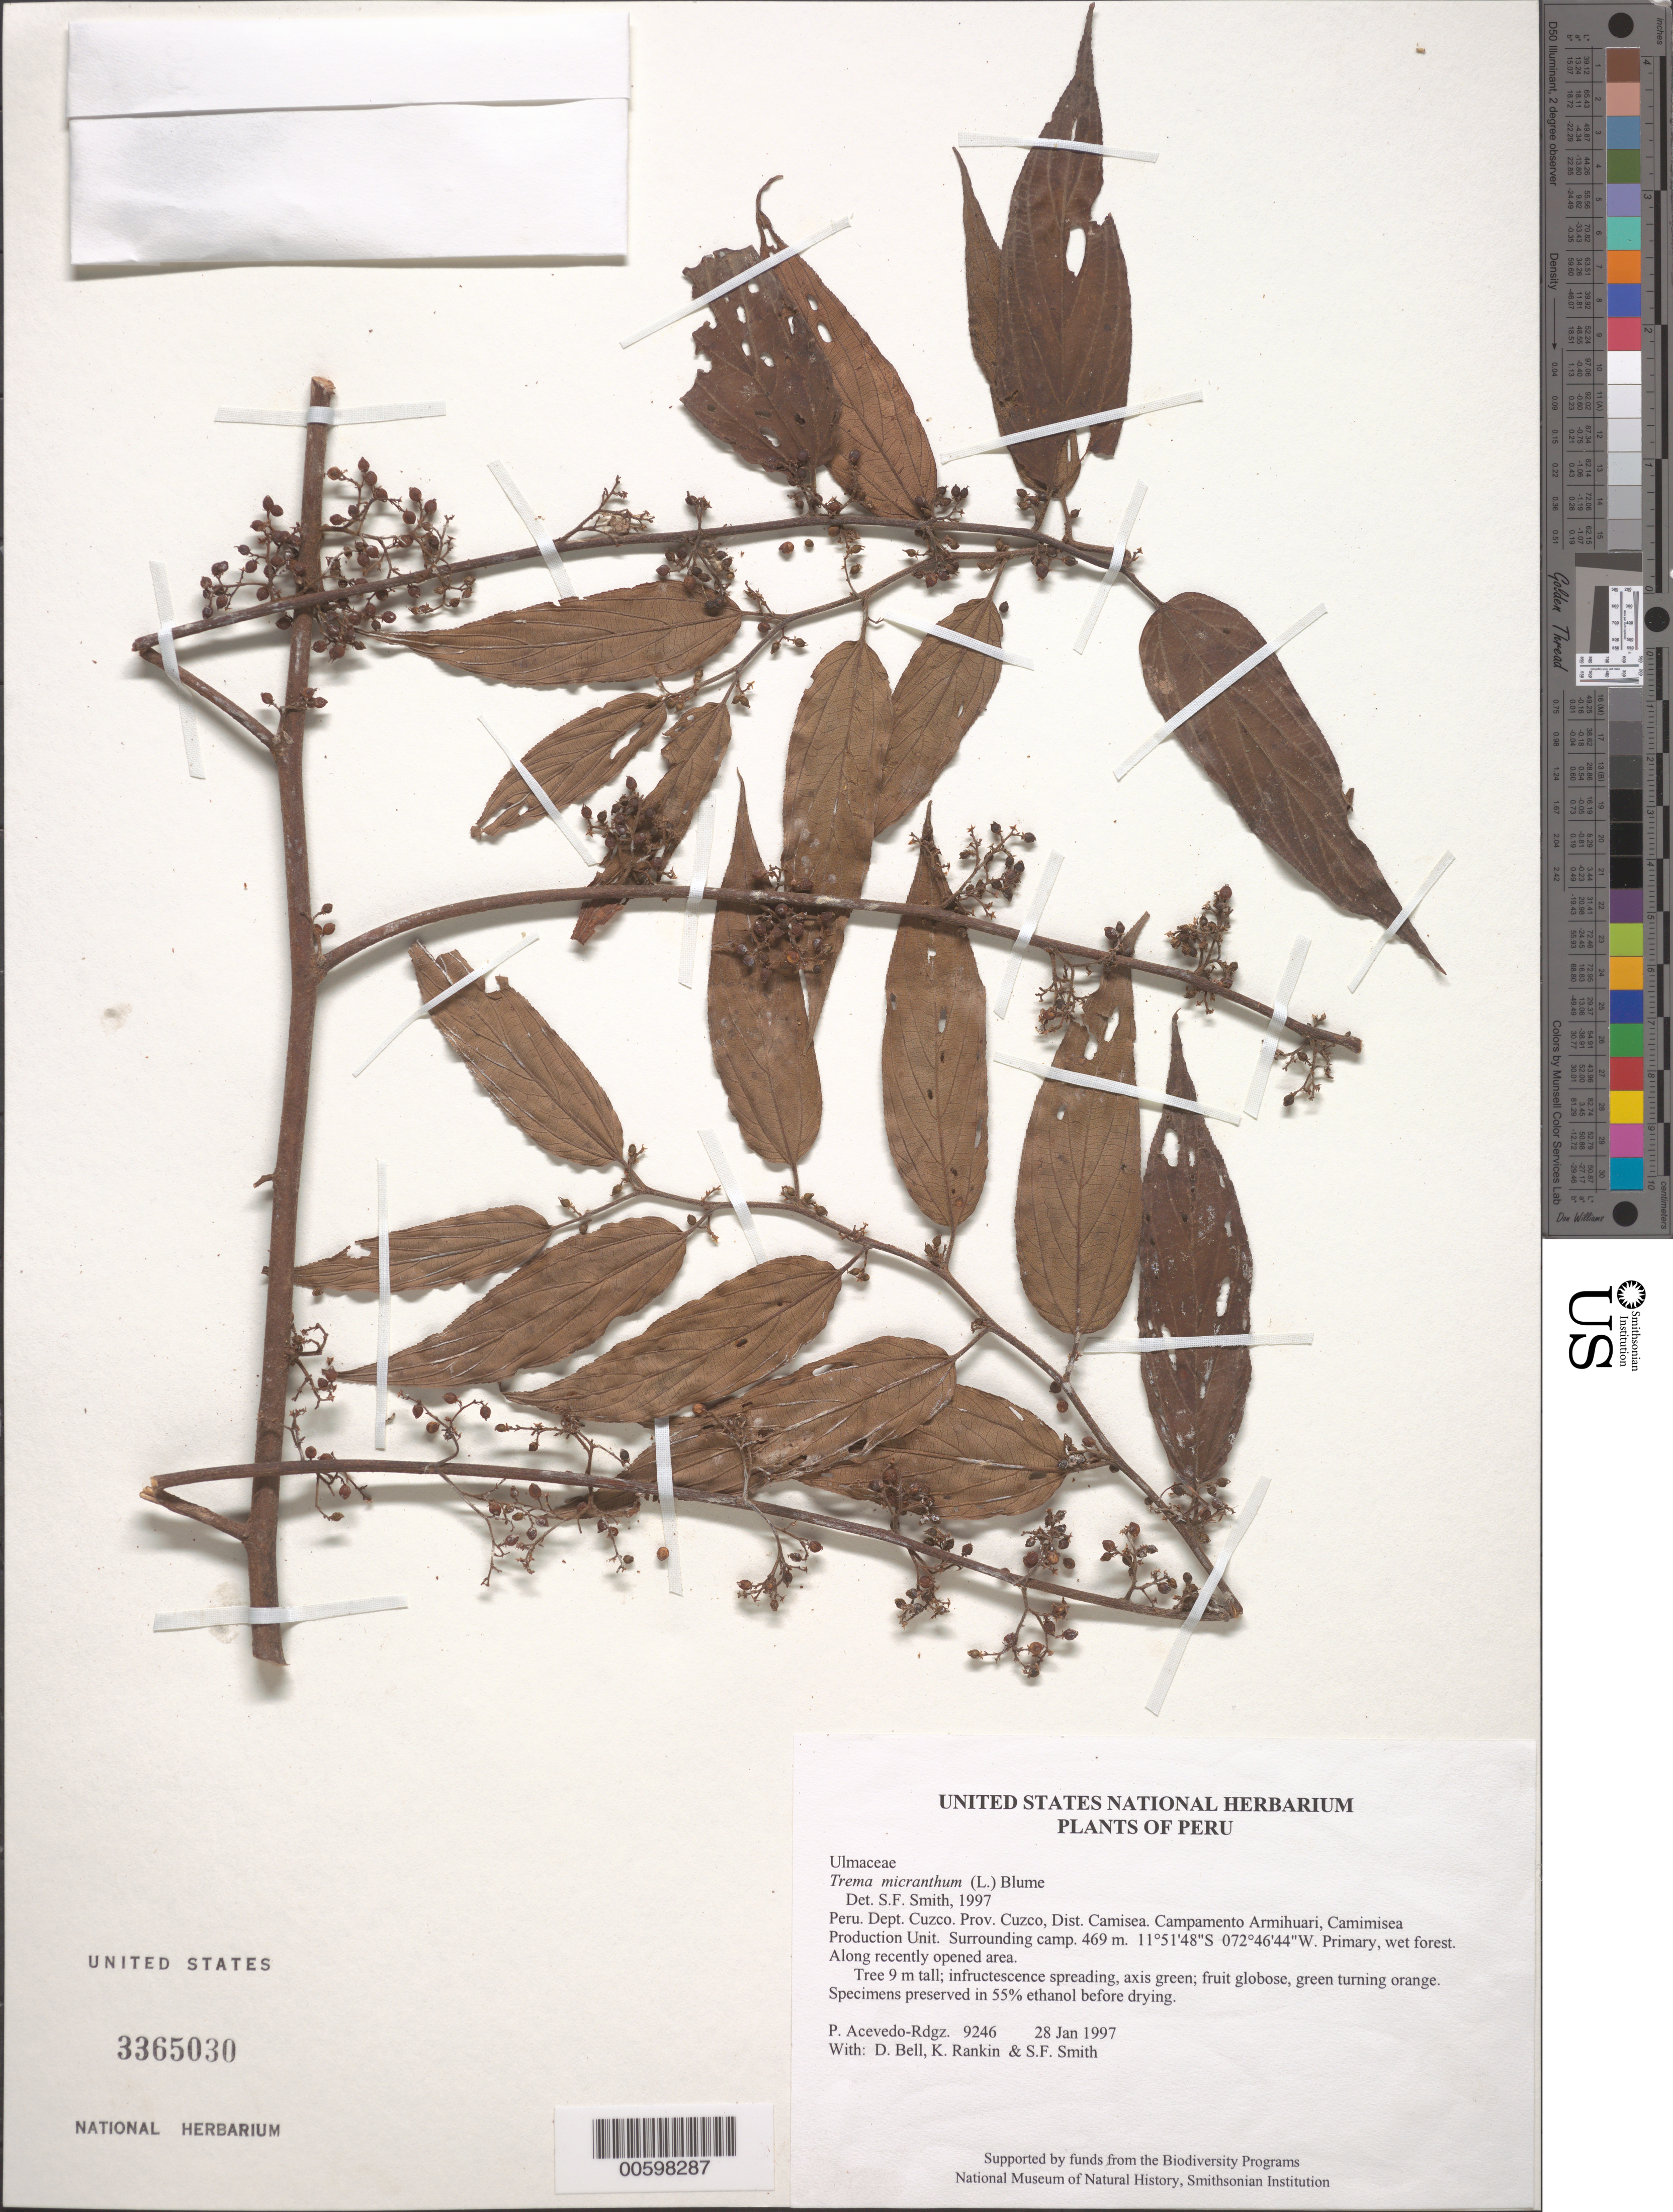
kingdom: Plantae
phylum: Tracheophyta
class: Magnoliopsida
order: Rosales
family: Cannabaceae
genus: Trema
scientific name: Trema micranthum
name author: (L.) Blume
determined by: Smith, Stephen F., (US), NMNH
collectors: P. Acevedo-Rodr., D. A. Bell, K. B. Rankin & S.F. Smith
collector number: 9246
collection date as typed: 28 Jan 1997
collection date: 1997-01-28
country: Peru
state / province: Cusco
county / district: Cusco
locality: Districto Camisea, Campamento Armihuari, Camimisea Production Unit. Surrounding camp.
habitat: Primary, wet forest. Along recently opened area.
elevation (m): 469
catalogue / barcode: US 3365030